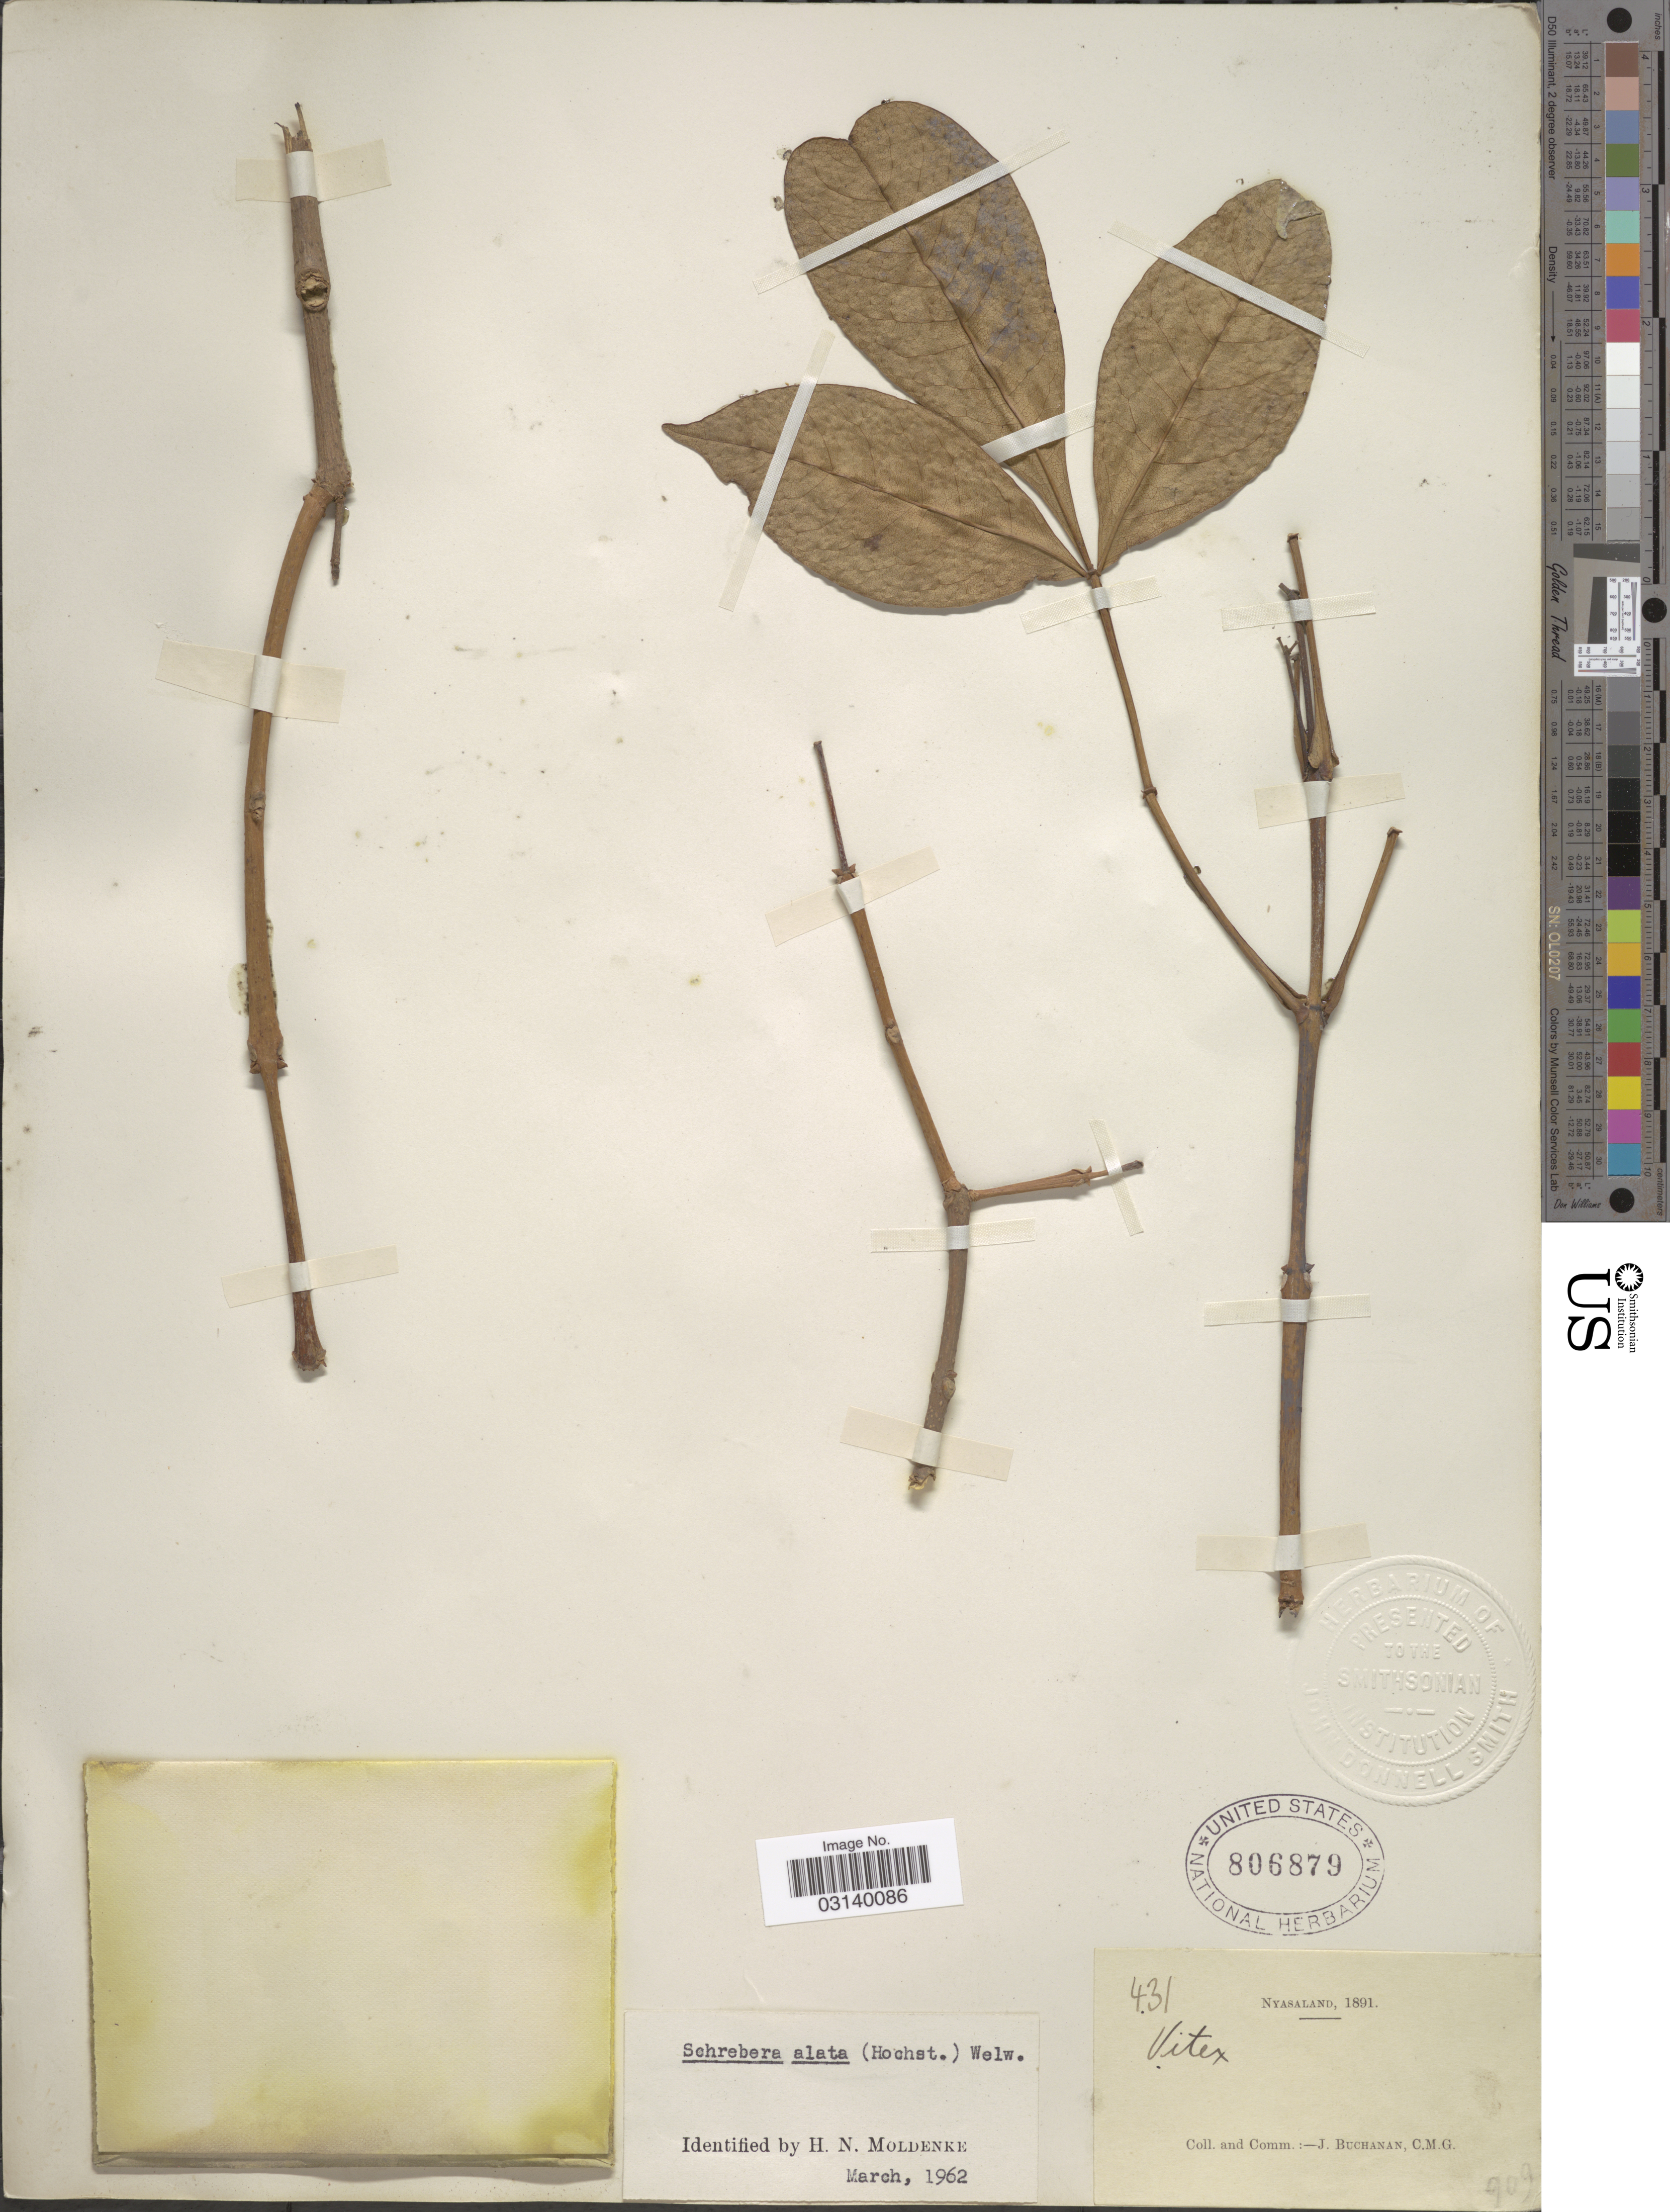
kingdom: Plantae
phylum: Tracheophyta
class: Magnoliopsida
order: Lamiales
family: Oleaceae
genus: Schrebera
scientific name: Schrebera alata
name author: (Hochst.) Welw.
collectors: J. Buchanan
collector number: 431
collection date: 1891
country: Malawi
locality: Nyasaland.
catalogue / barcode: US 806879